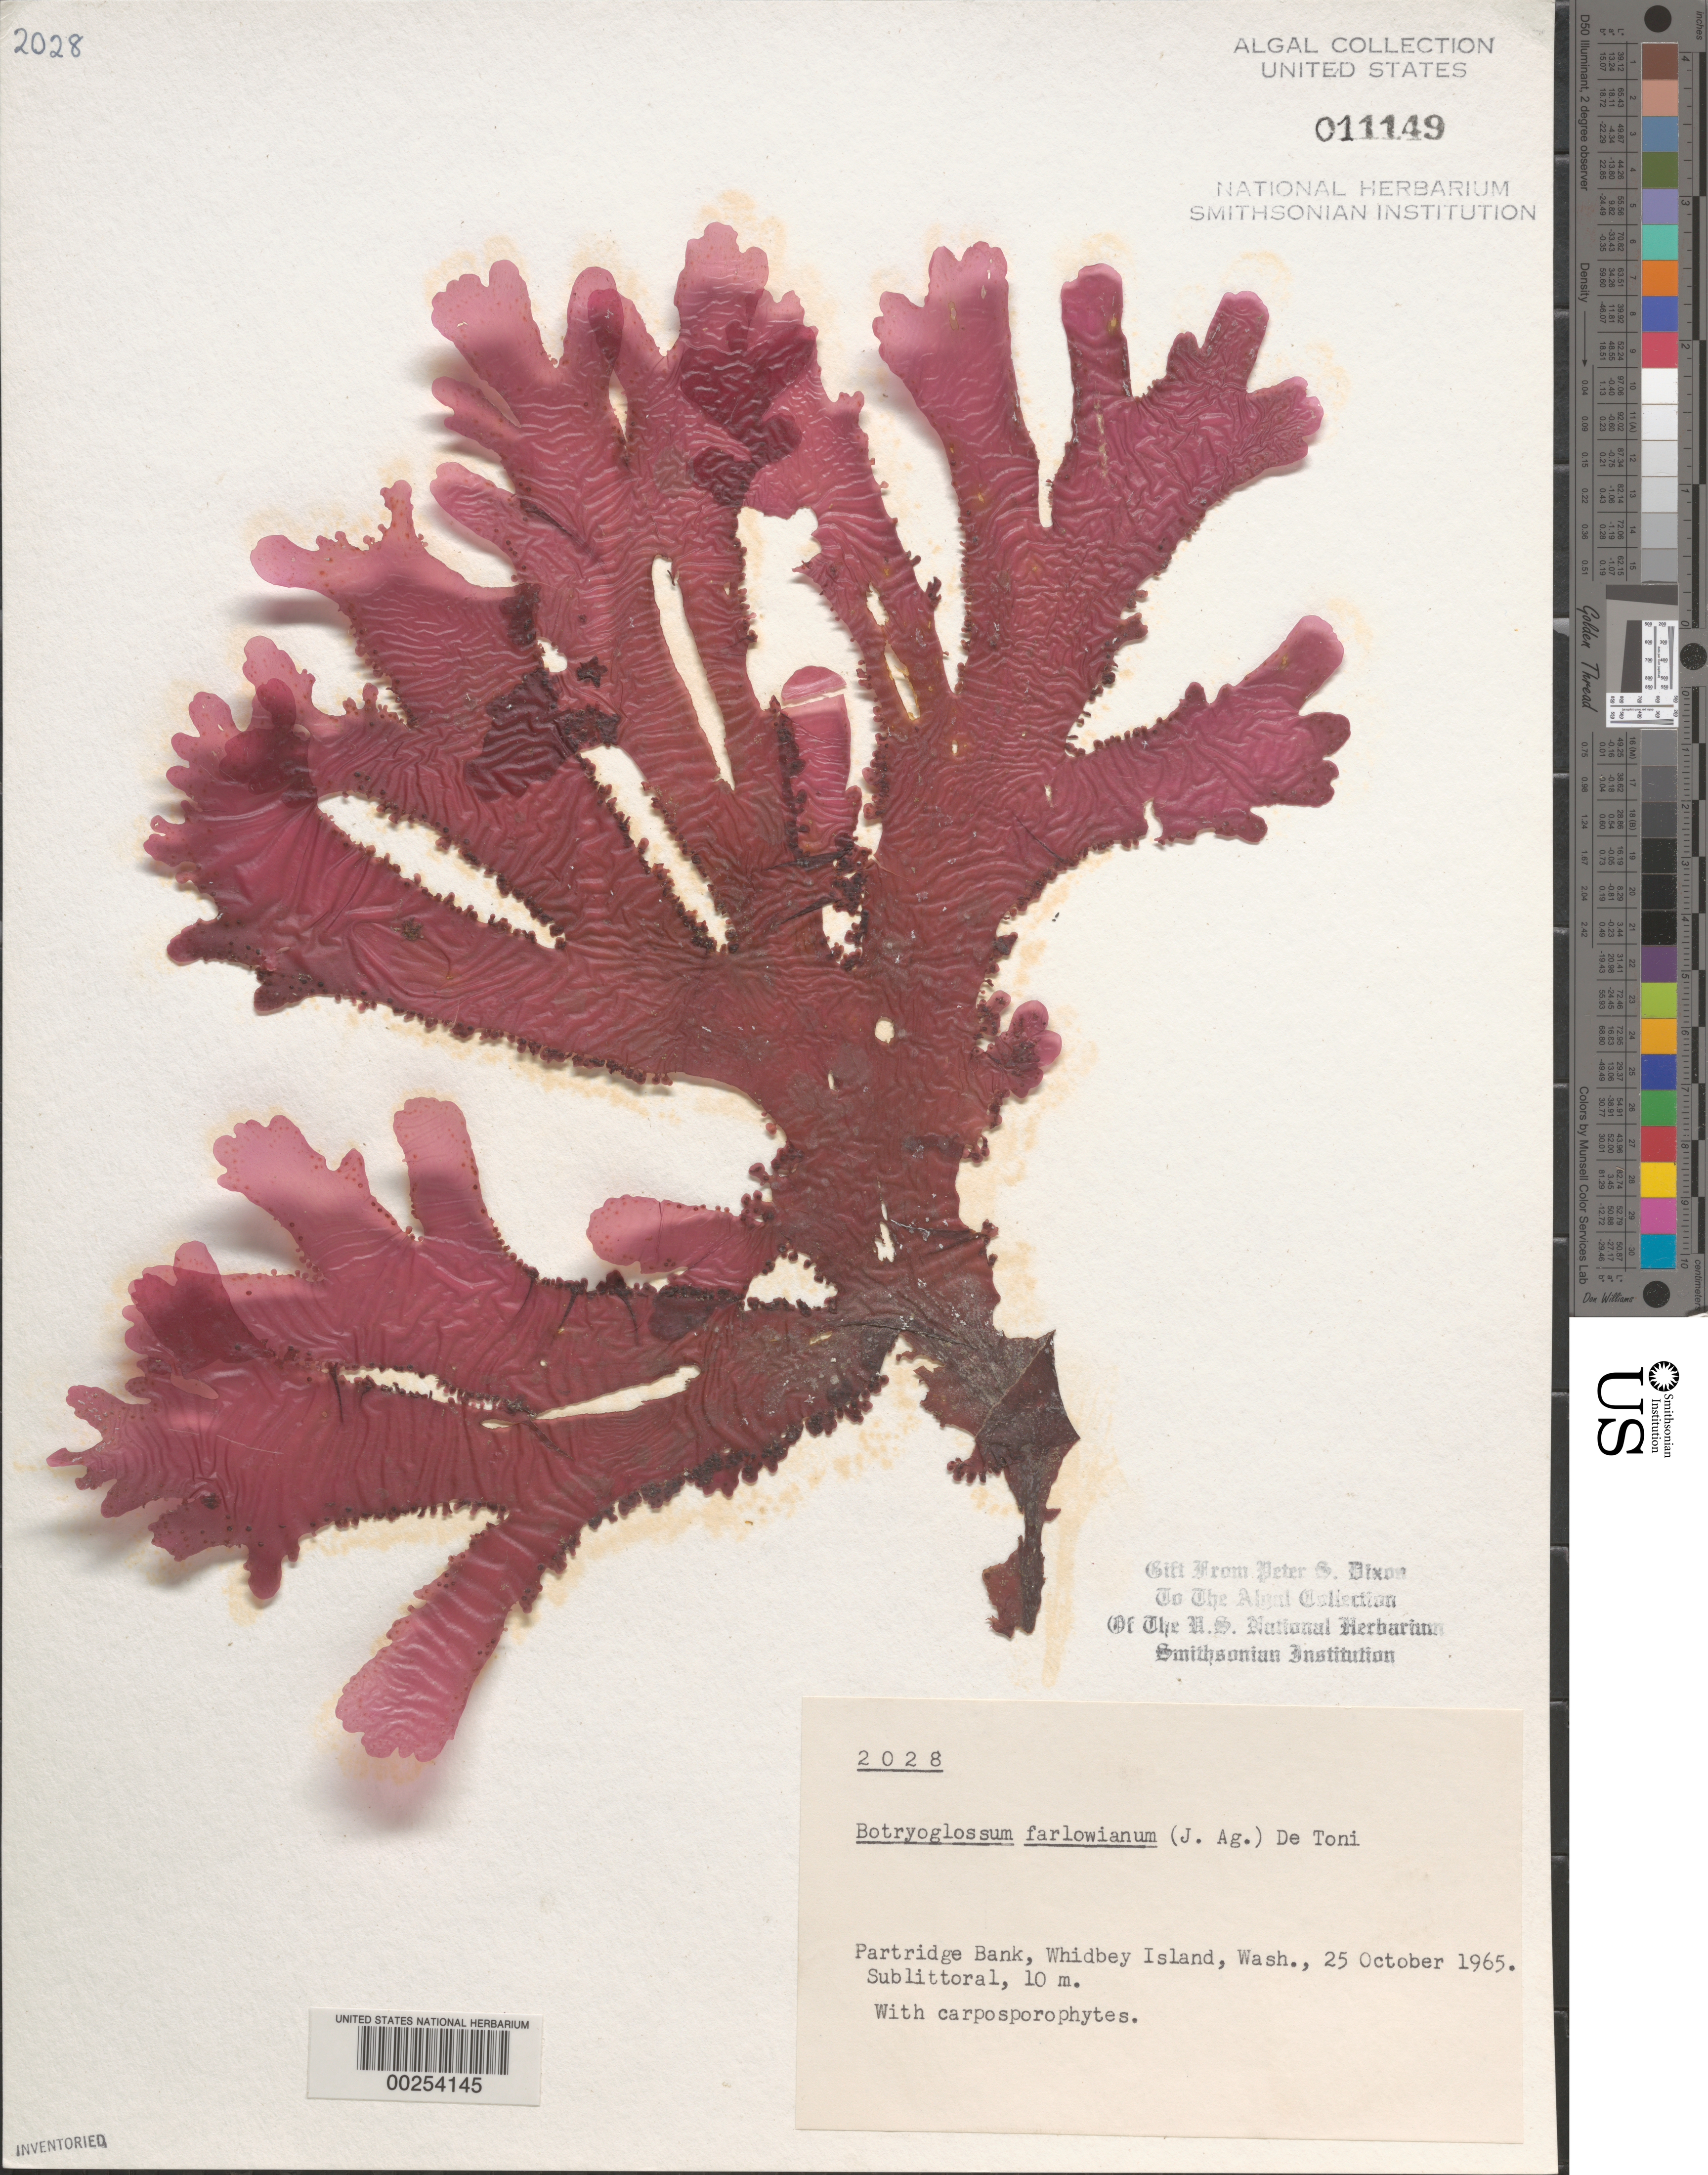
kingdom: Plantae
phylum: Rhodophyta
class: Florideophyceae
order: Ceramiales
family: Delesseriaceae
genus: Botryoglossum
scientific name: Botryoglossum farlowianum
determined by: Dixon, P. S.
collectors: P. S. Dixon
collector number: PSD 2028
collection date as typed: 25 Oct 1965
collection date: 1965-10-25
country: United States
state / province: Washington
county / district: Island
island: Whidbey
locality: Partridge Bank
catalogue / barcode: US 11149